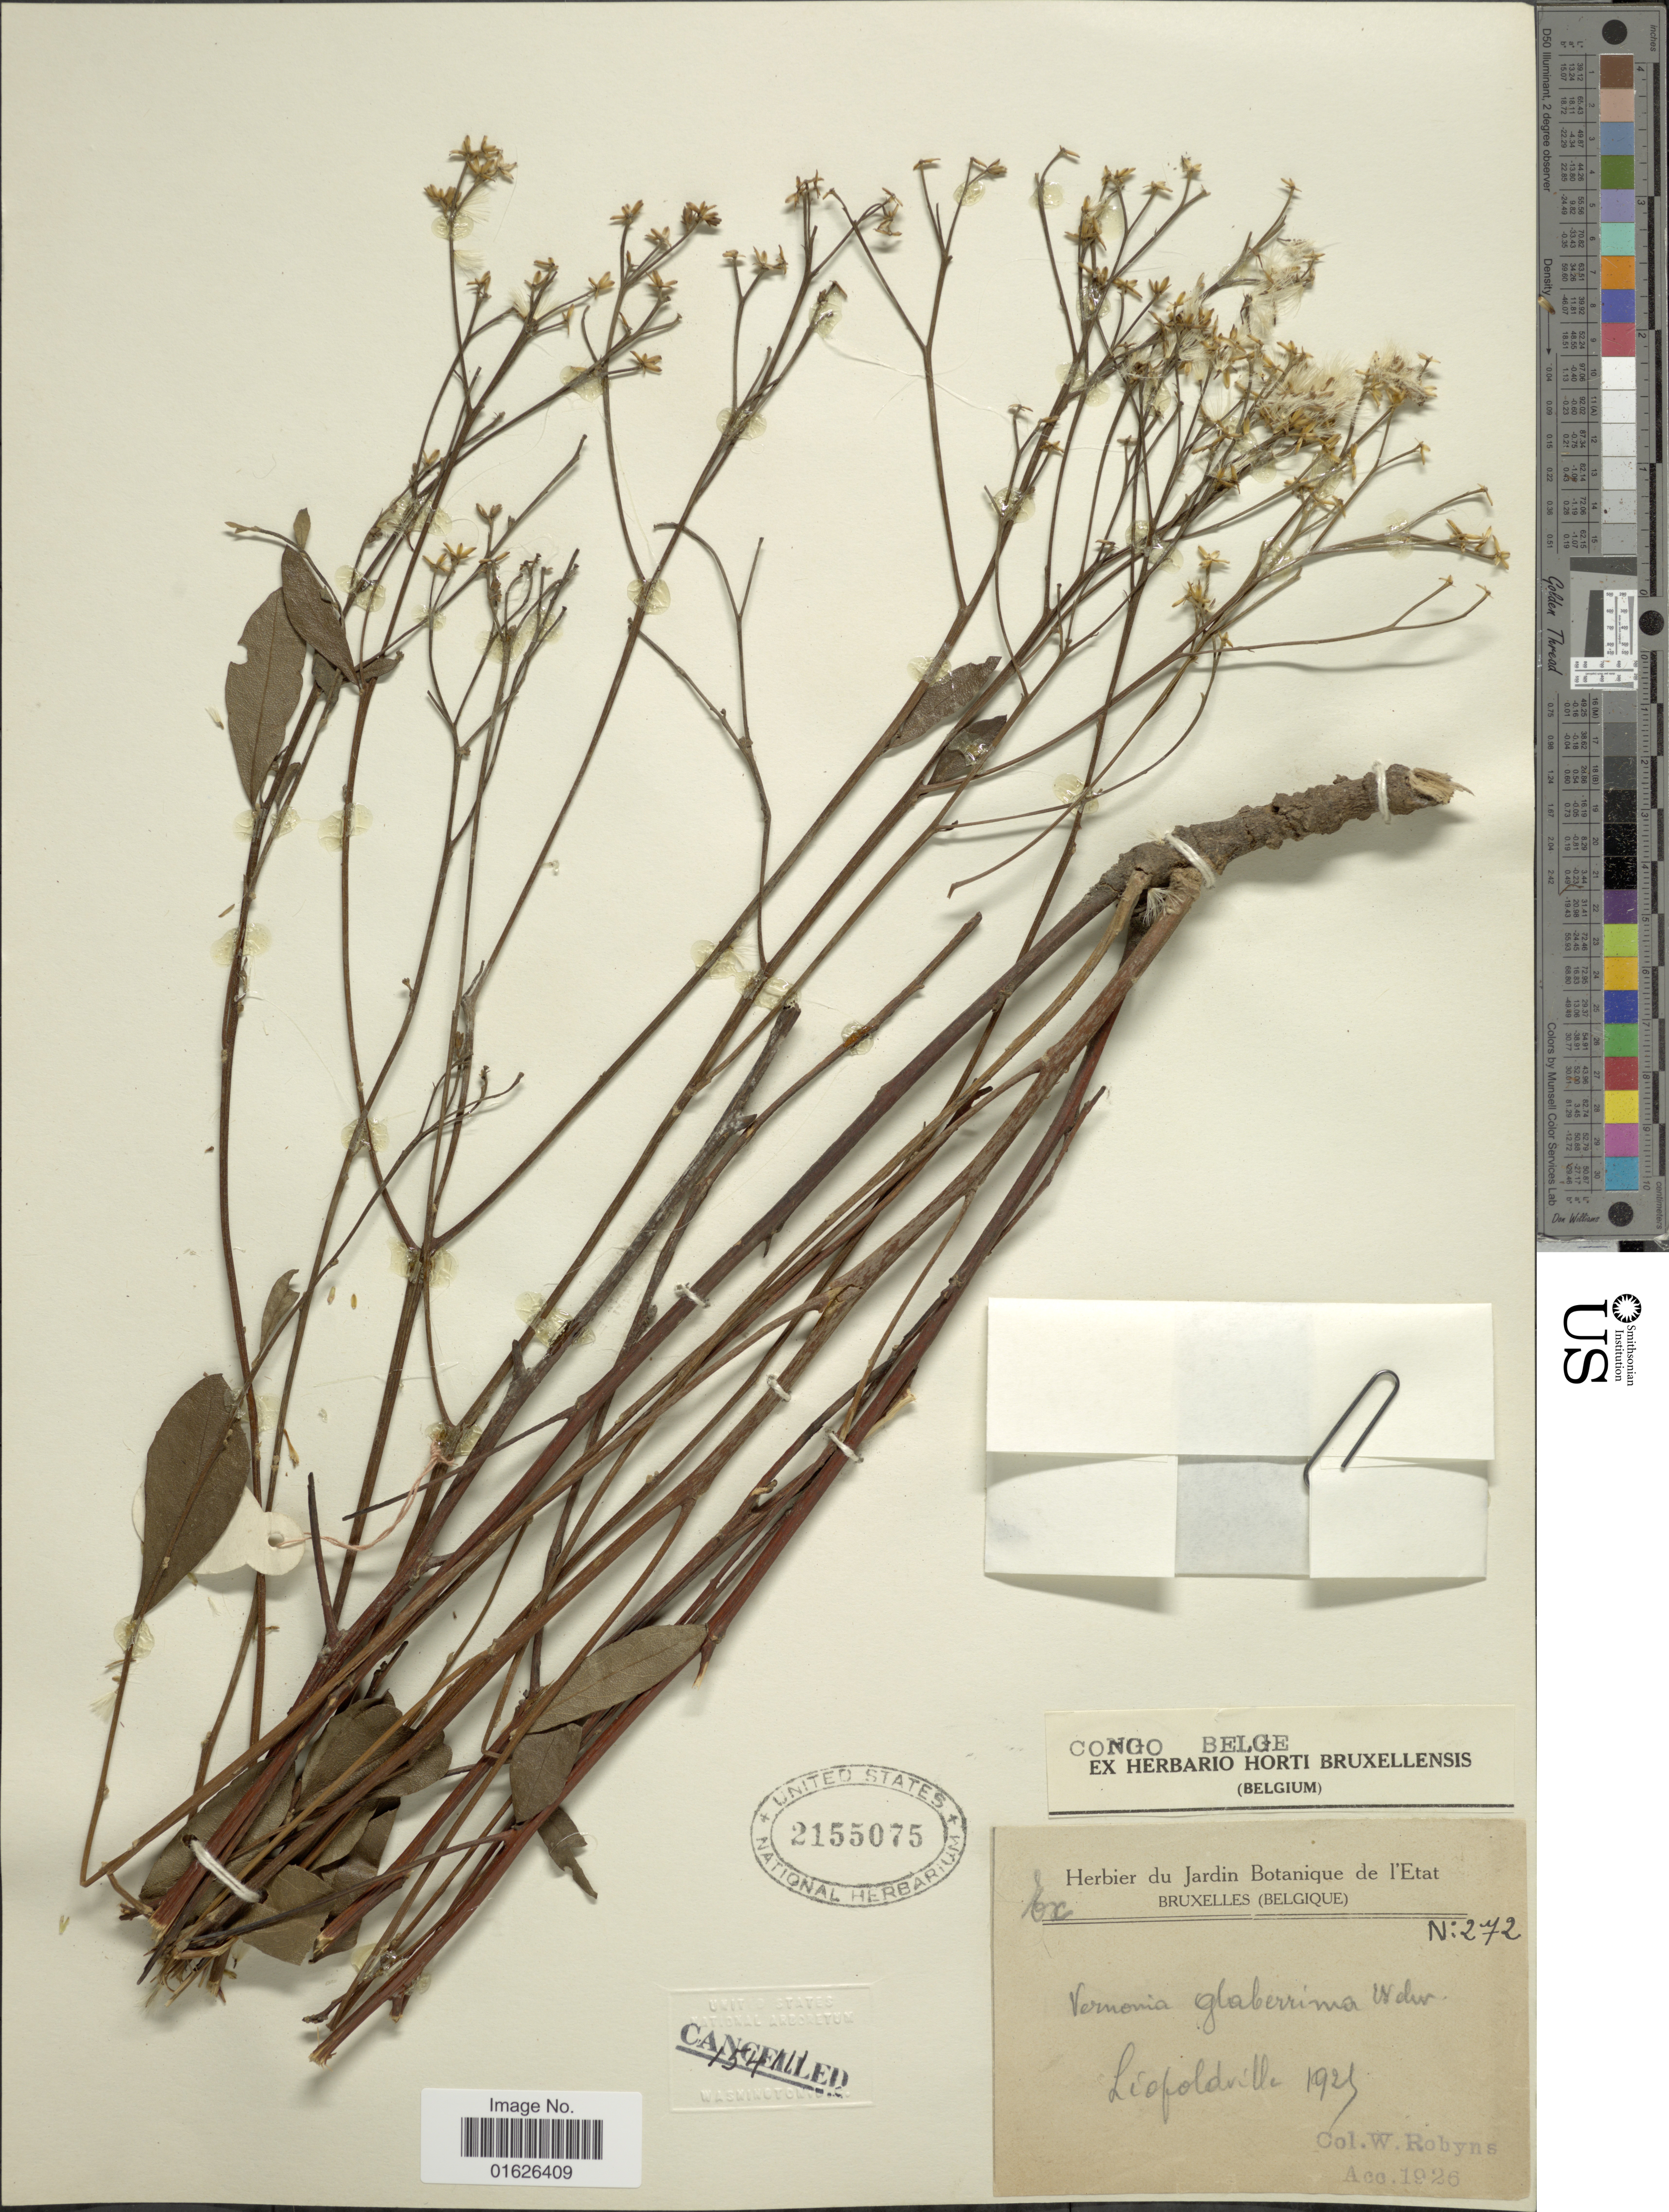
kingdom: Plantae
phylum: Tracheophyta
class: Magnoliopsida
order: Asterales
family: Asteraceae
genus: Gymnanthemum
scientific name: Gymnanthemum glaberrimum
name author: (Welw. ex O. Hoffm.) H. Rob.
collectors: W. Robyns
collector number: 272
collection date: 1929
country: Congo, Democratic Republic of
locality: Congo Belge, Liofoldrille.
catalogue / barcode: US 2155075